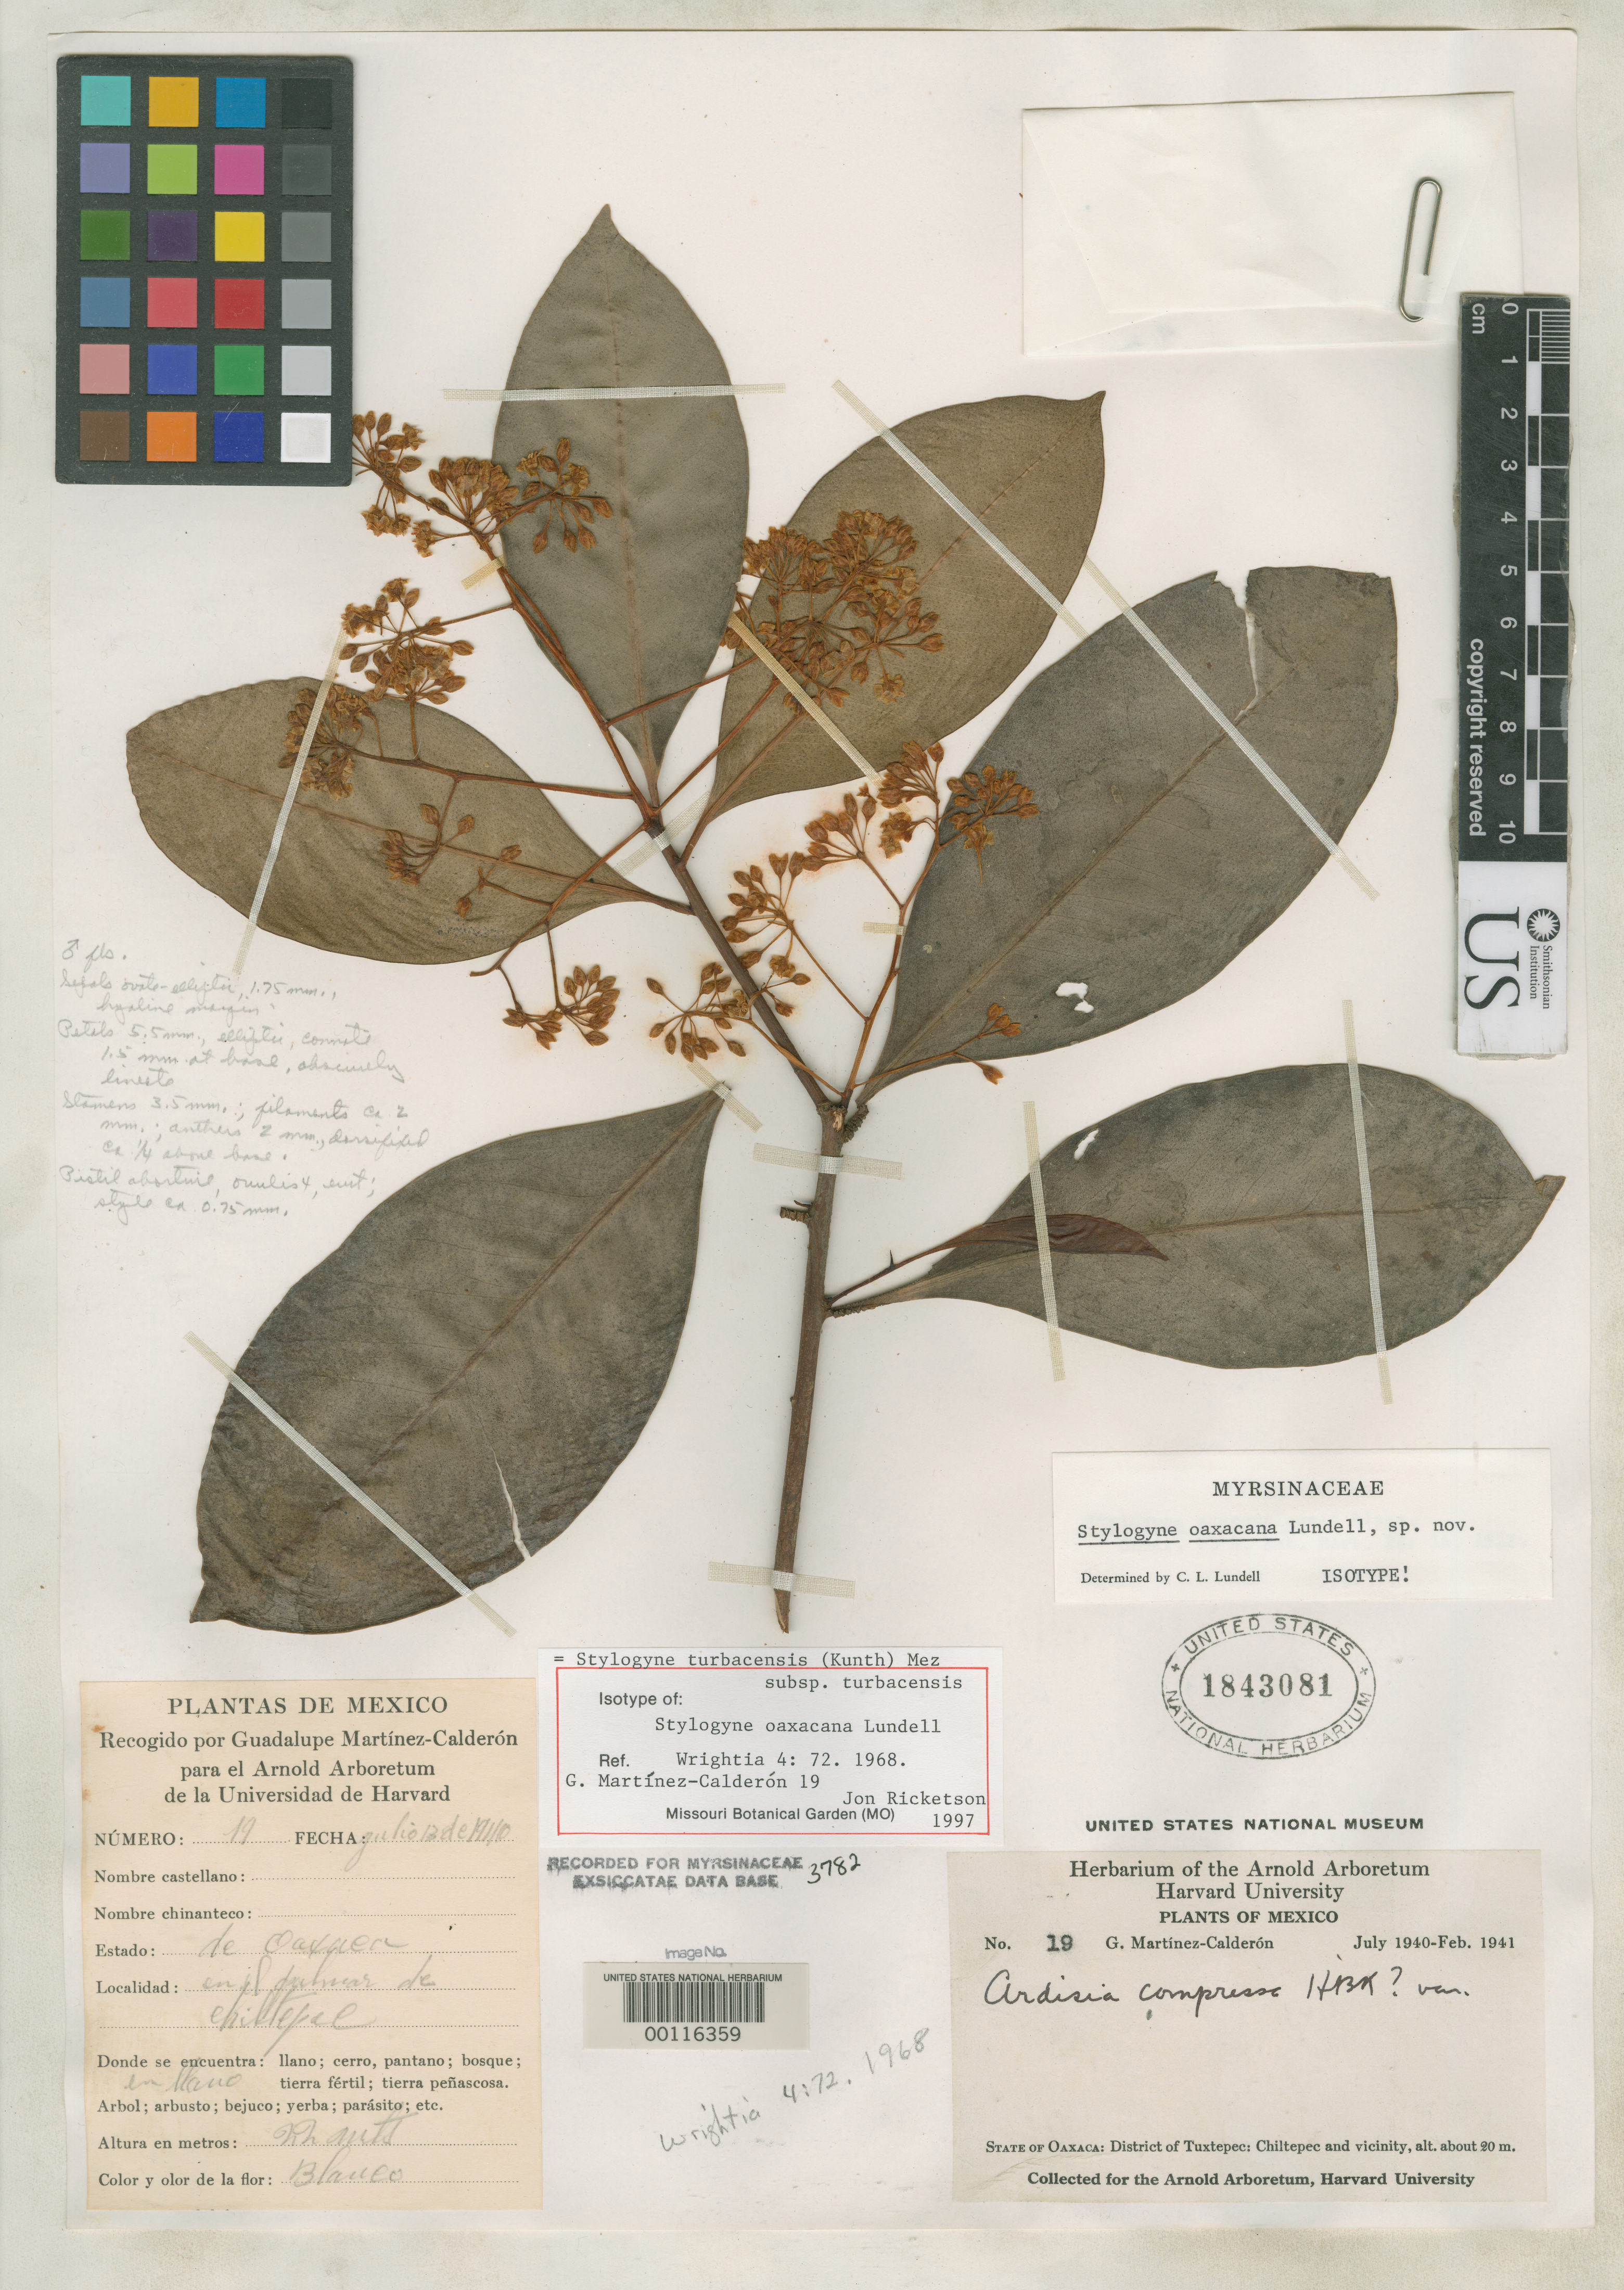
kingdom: Plantae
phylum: Tracheophyta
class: Magnoliopsida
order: Ericales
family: Primulaceae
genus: Stylogyne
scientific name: Stylogyne oaxacana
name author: Lundell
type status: Isotype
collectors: G. Martínez Calderón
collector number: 19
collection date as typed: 13 Jul 1940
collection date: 1940-07-13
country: Mexico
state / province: Oaxaca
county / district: Tuxtepec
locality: Chiltepec & vicinity.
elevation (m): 20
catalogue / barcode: US 1843081